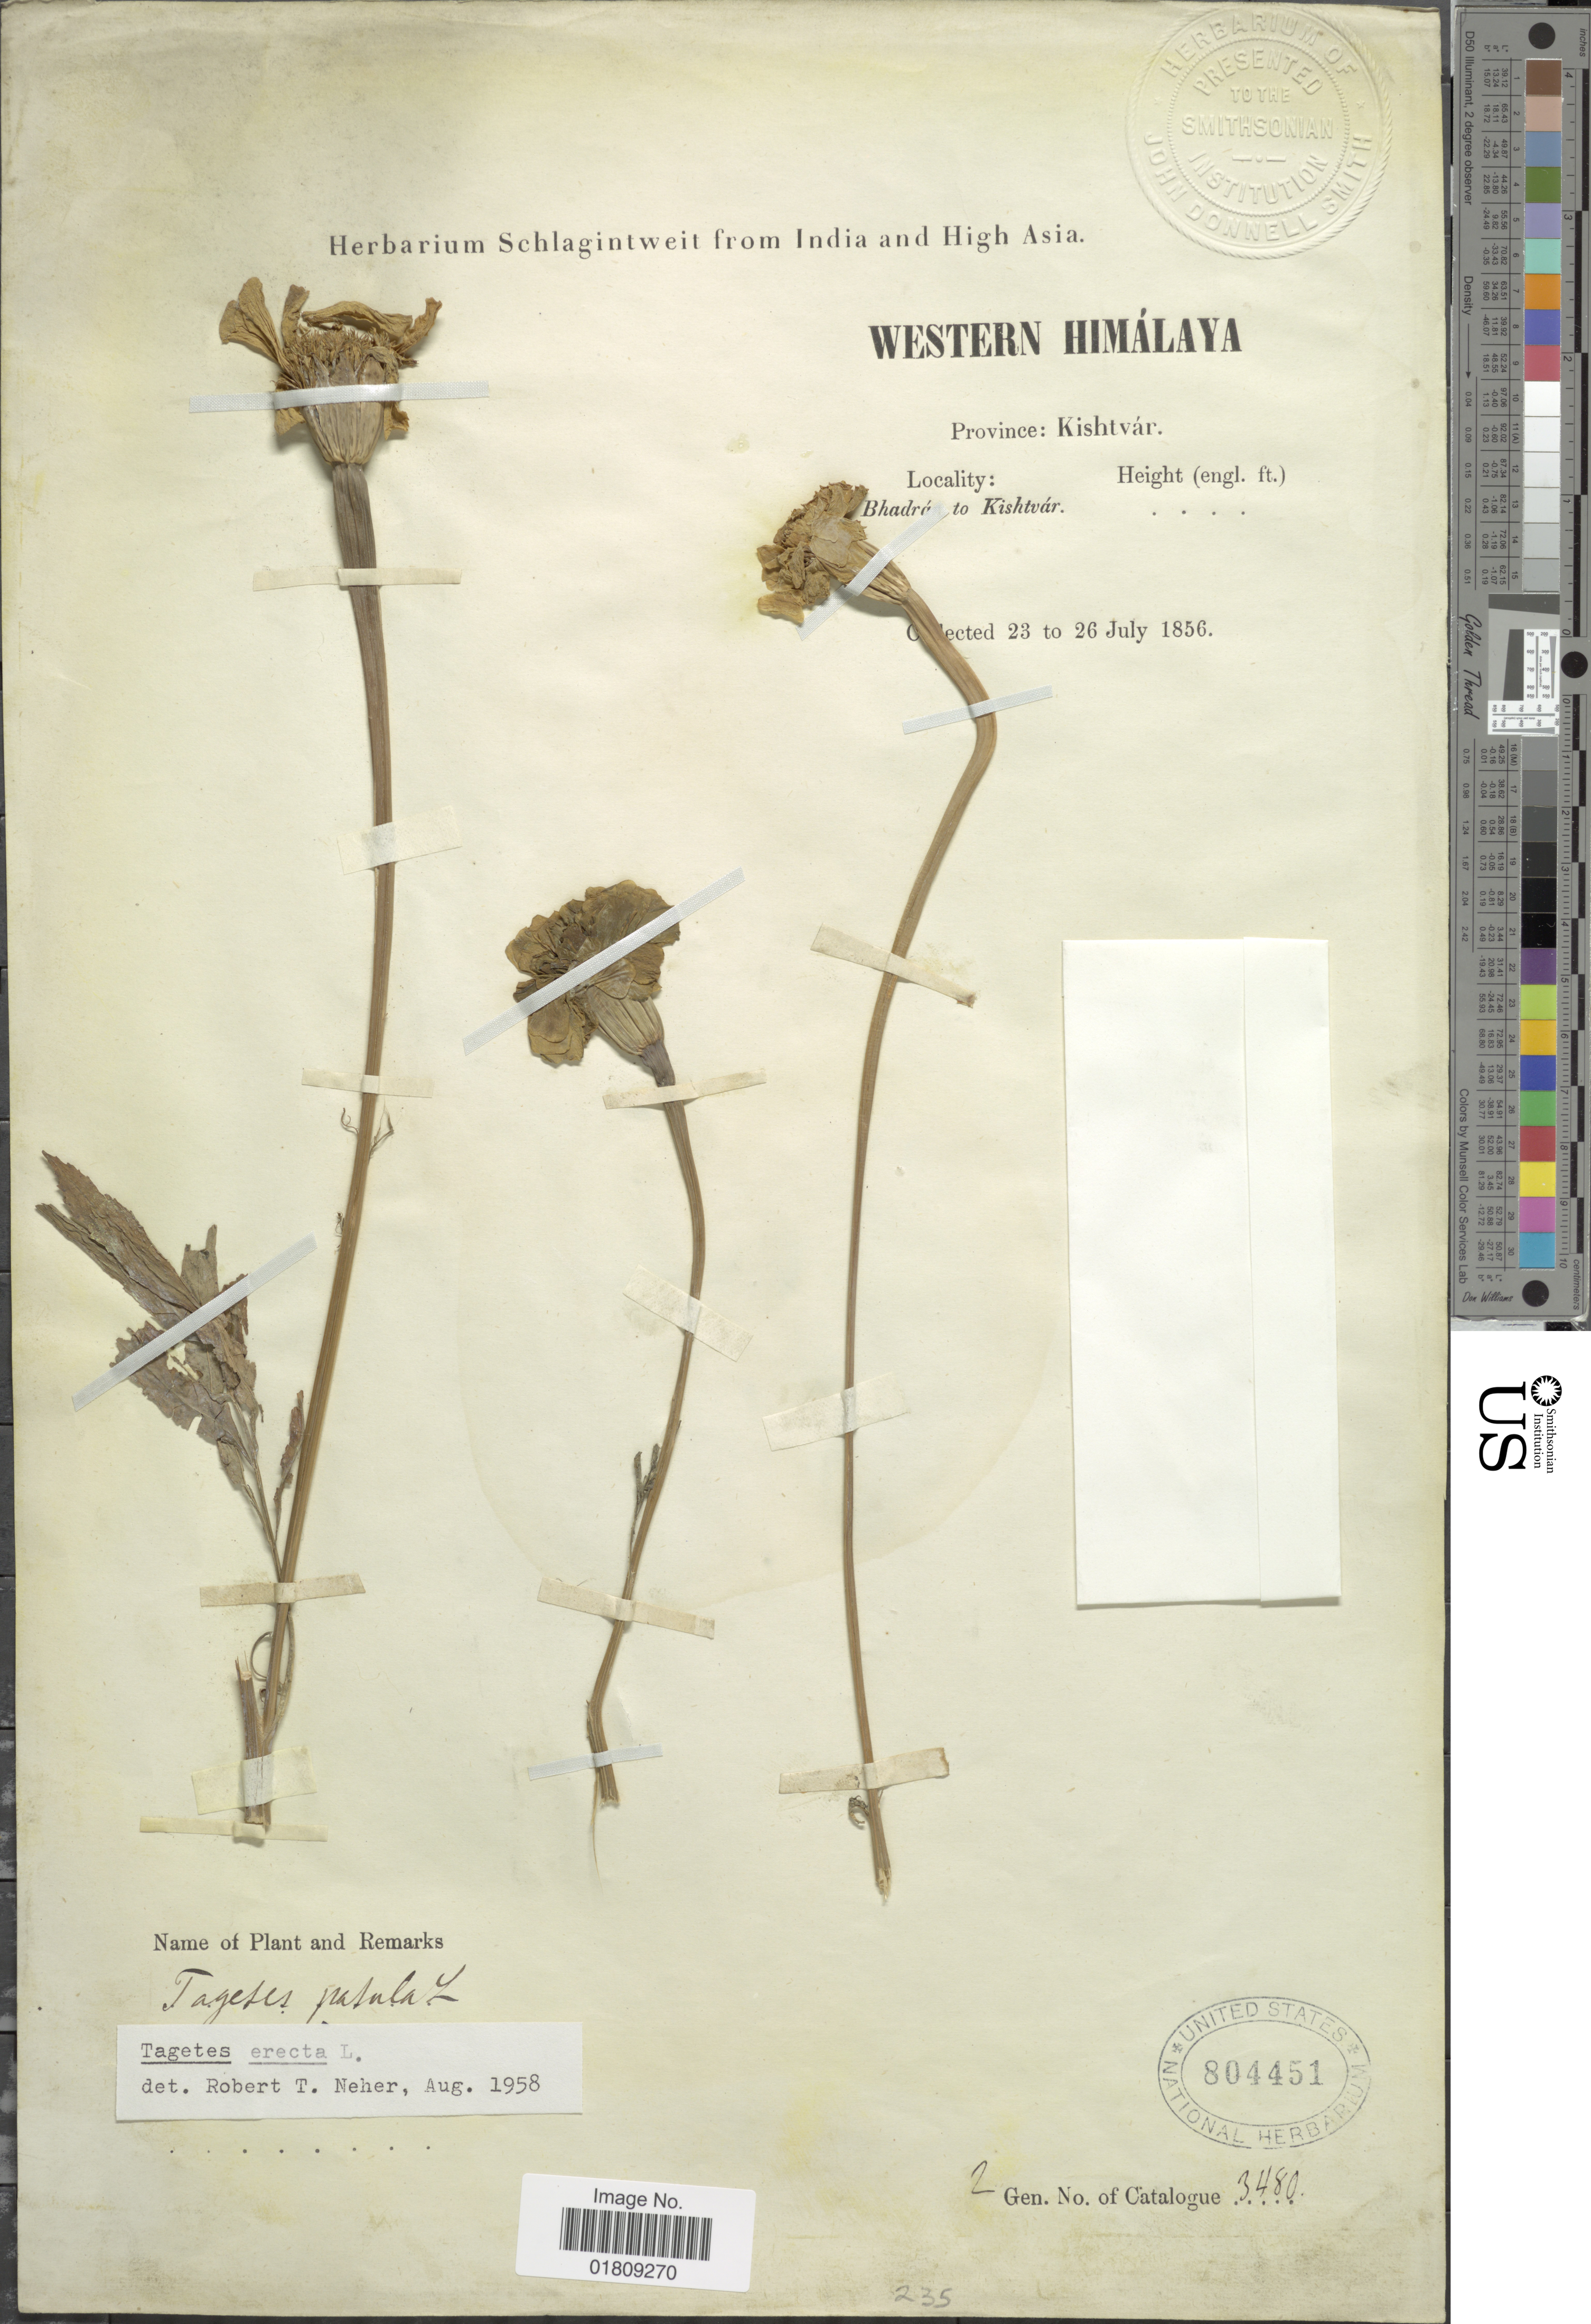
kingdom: Plantae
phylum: Tracheophyta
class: Magnoliopsida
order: Asterales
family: Asteraceae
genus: Tagetes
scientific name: Tagetes erecta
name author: L.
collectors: ex herb. Schlagintweit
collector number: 3480?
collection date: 1856-07-23/1856-07-26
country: India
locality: Western Himalaya, Province Kishtvar, Bhadra [illegible text] to Kishtvar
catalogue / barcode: US 804451